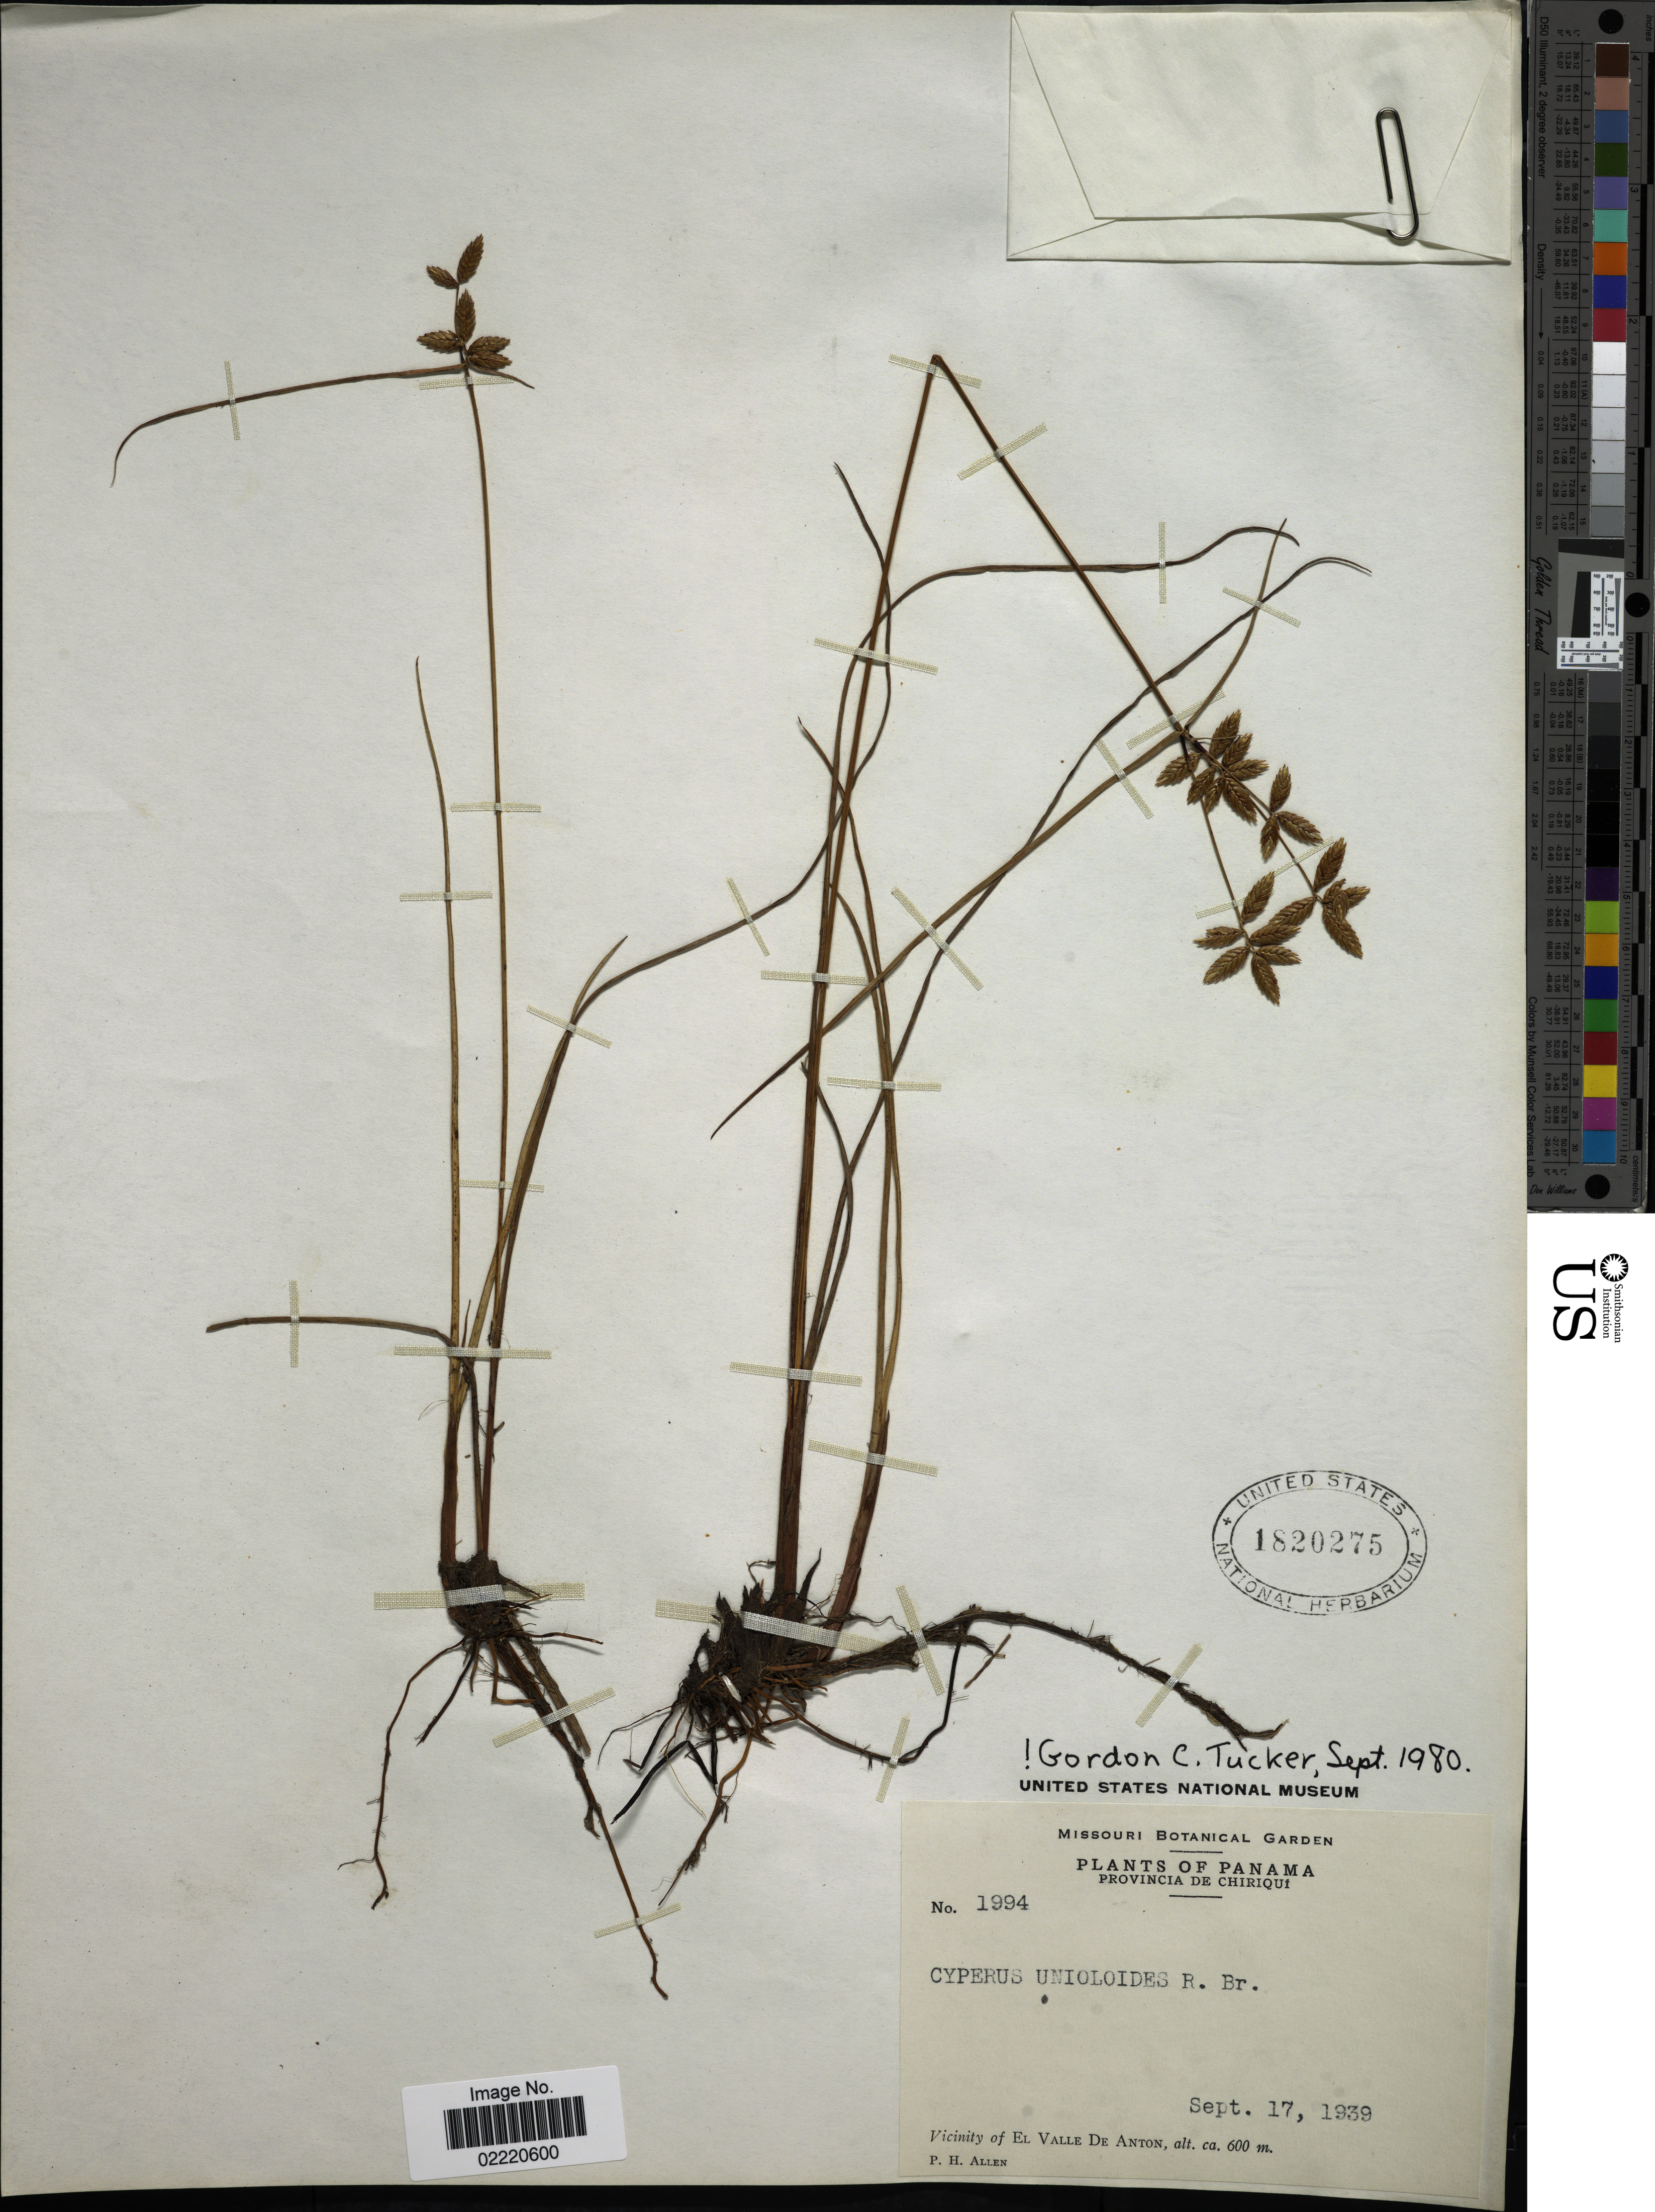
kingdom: Plantae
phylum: Tracheophyta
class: Liliopsida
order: Poales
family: Cyperaceae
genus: Cyperus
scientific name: Cyperus unioloides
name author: R. Br.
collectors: P. H. Allen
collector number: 1994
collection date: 1939-09-17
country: Panama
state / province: Chiriqui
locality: Vicinity of El Valle de Anton.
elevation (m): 600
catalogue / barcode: US 1820275